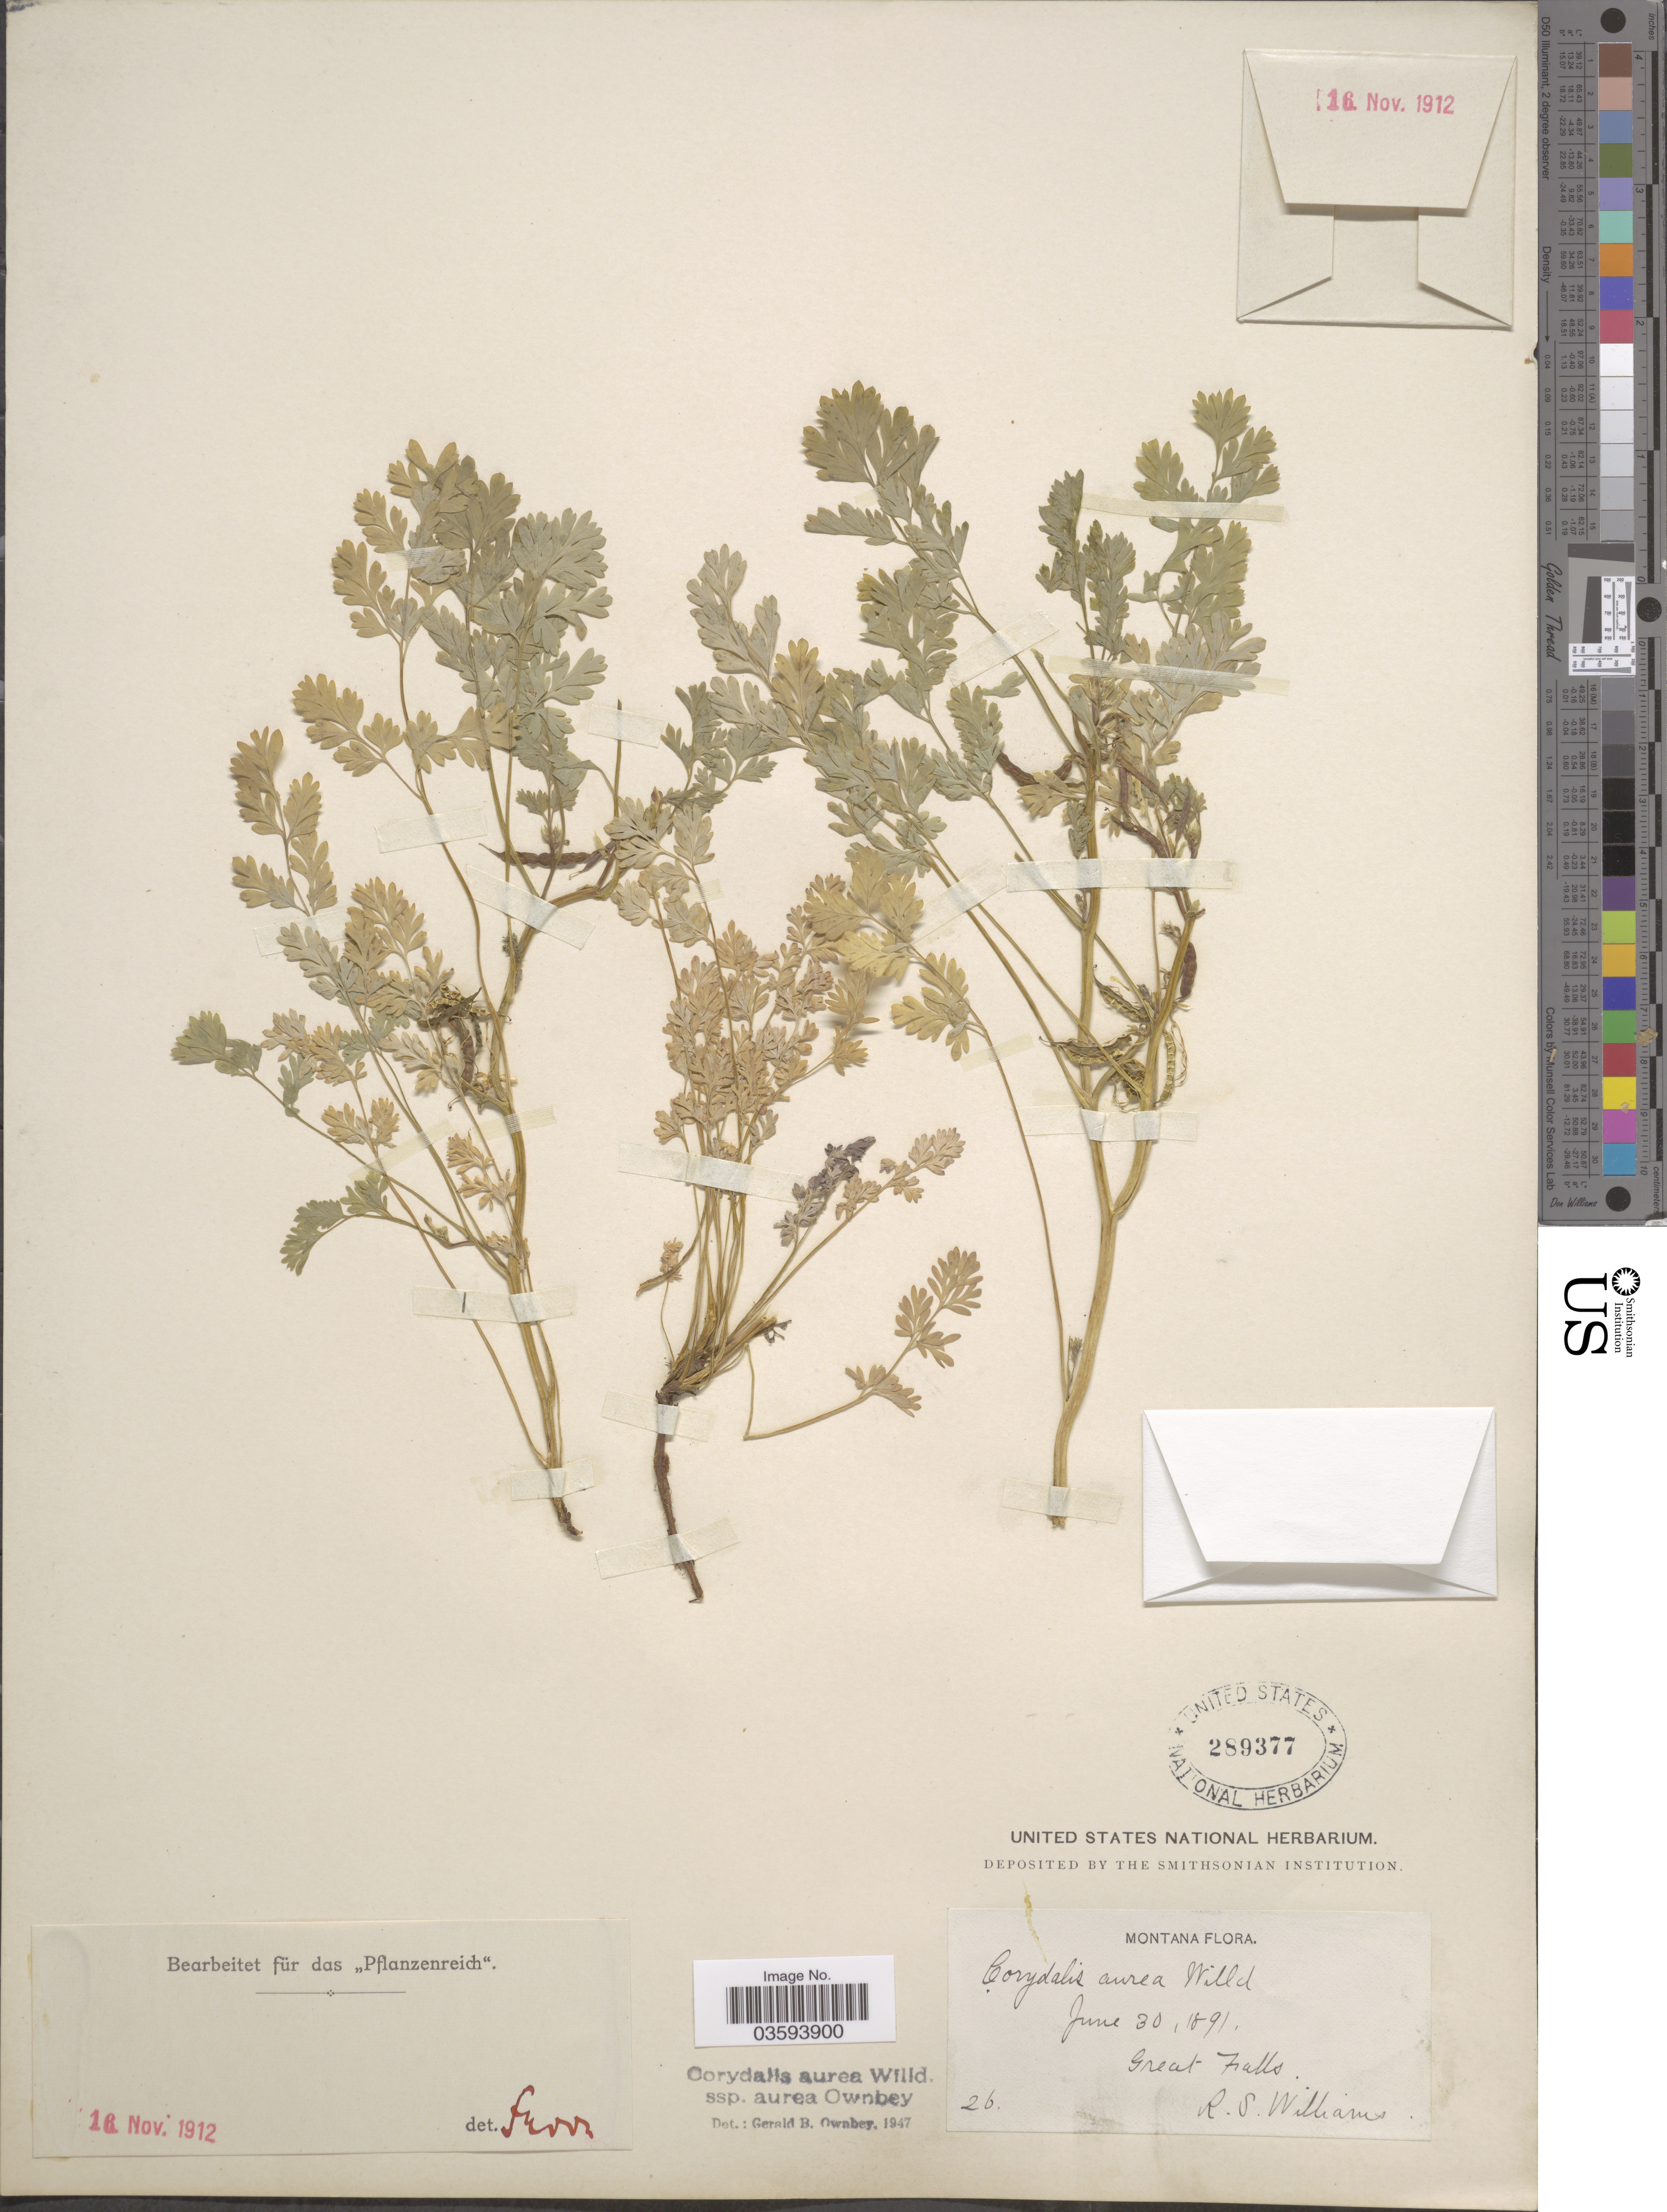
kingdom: Plantae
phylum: Tracheophyta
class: Magnoliopsida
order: Ranunculales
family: Papaveraceae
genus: Corydalis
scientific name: Corydalis aurea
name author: Willd.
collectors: R. S. Williams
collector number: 26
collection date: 1891-06-30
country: United States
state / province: Montana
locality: Great Falls.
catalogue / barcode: US 289377